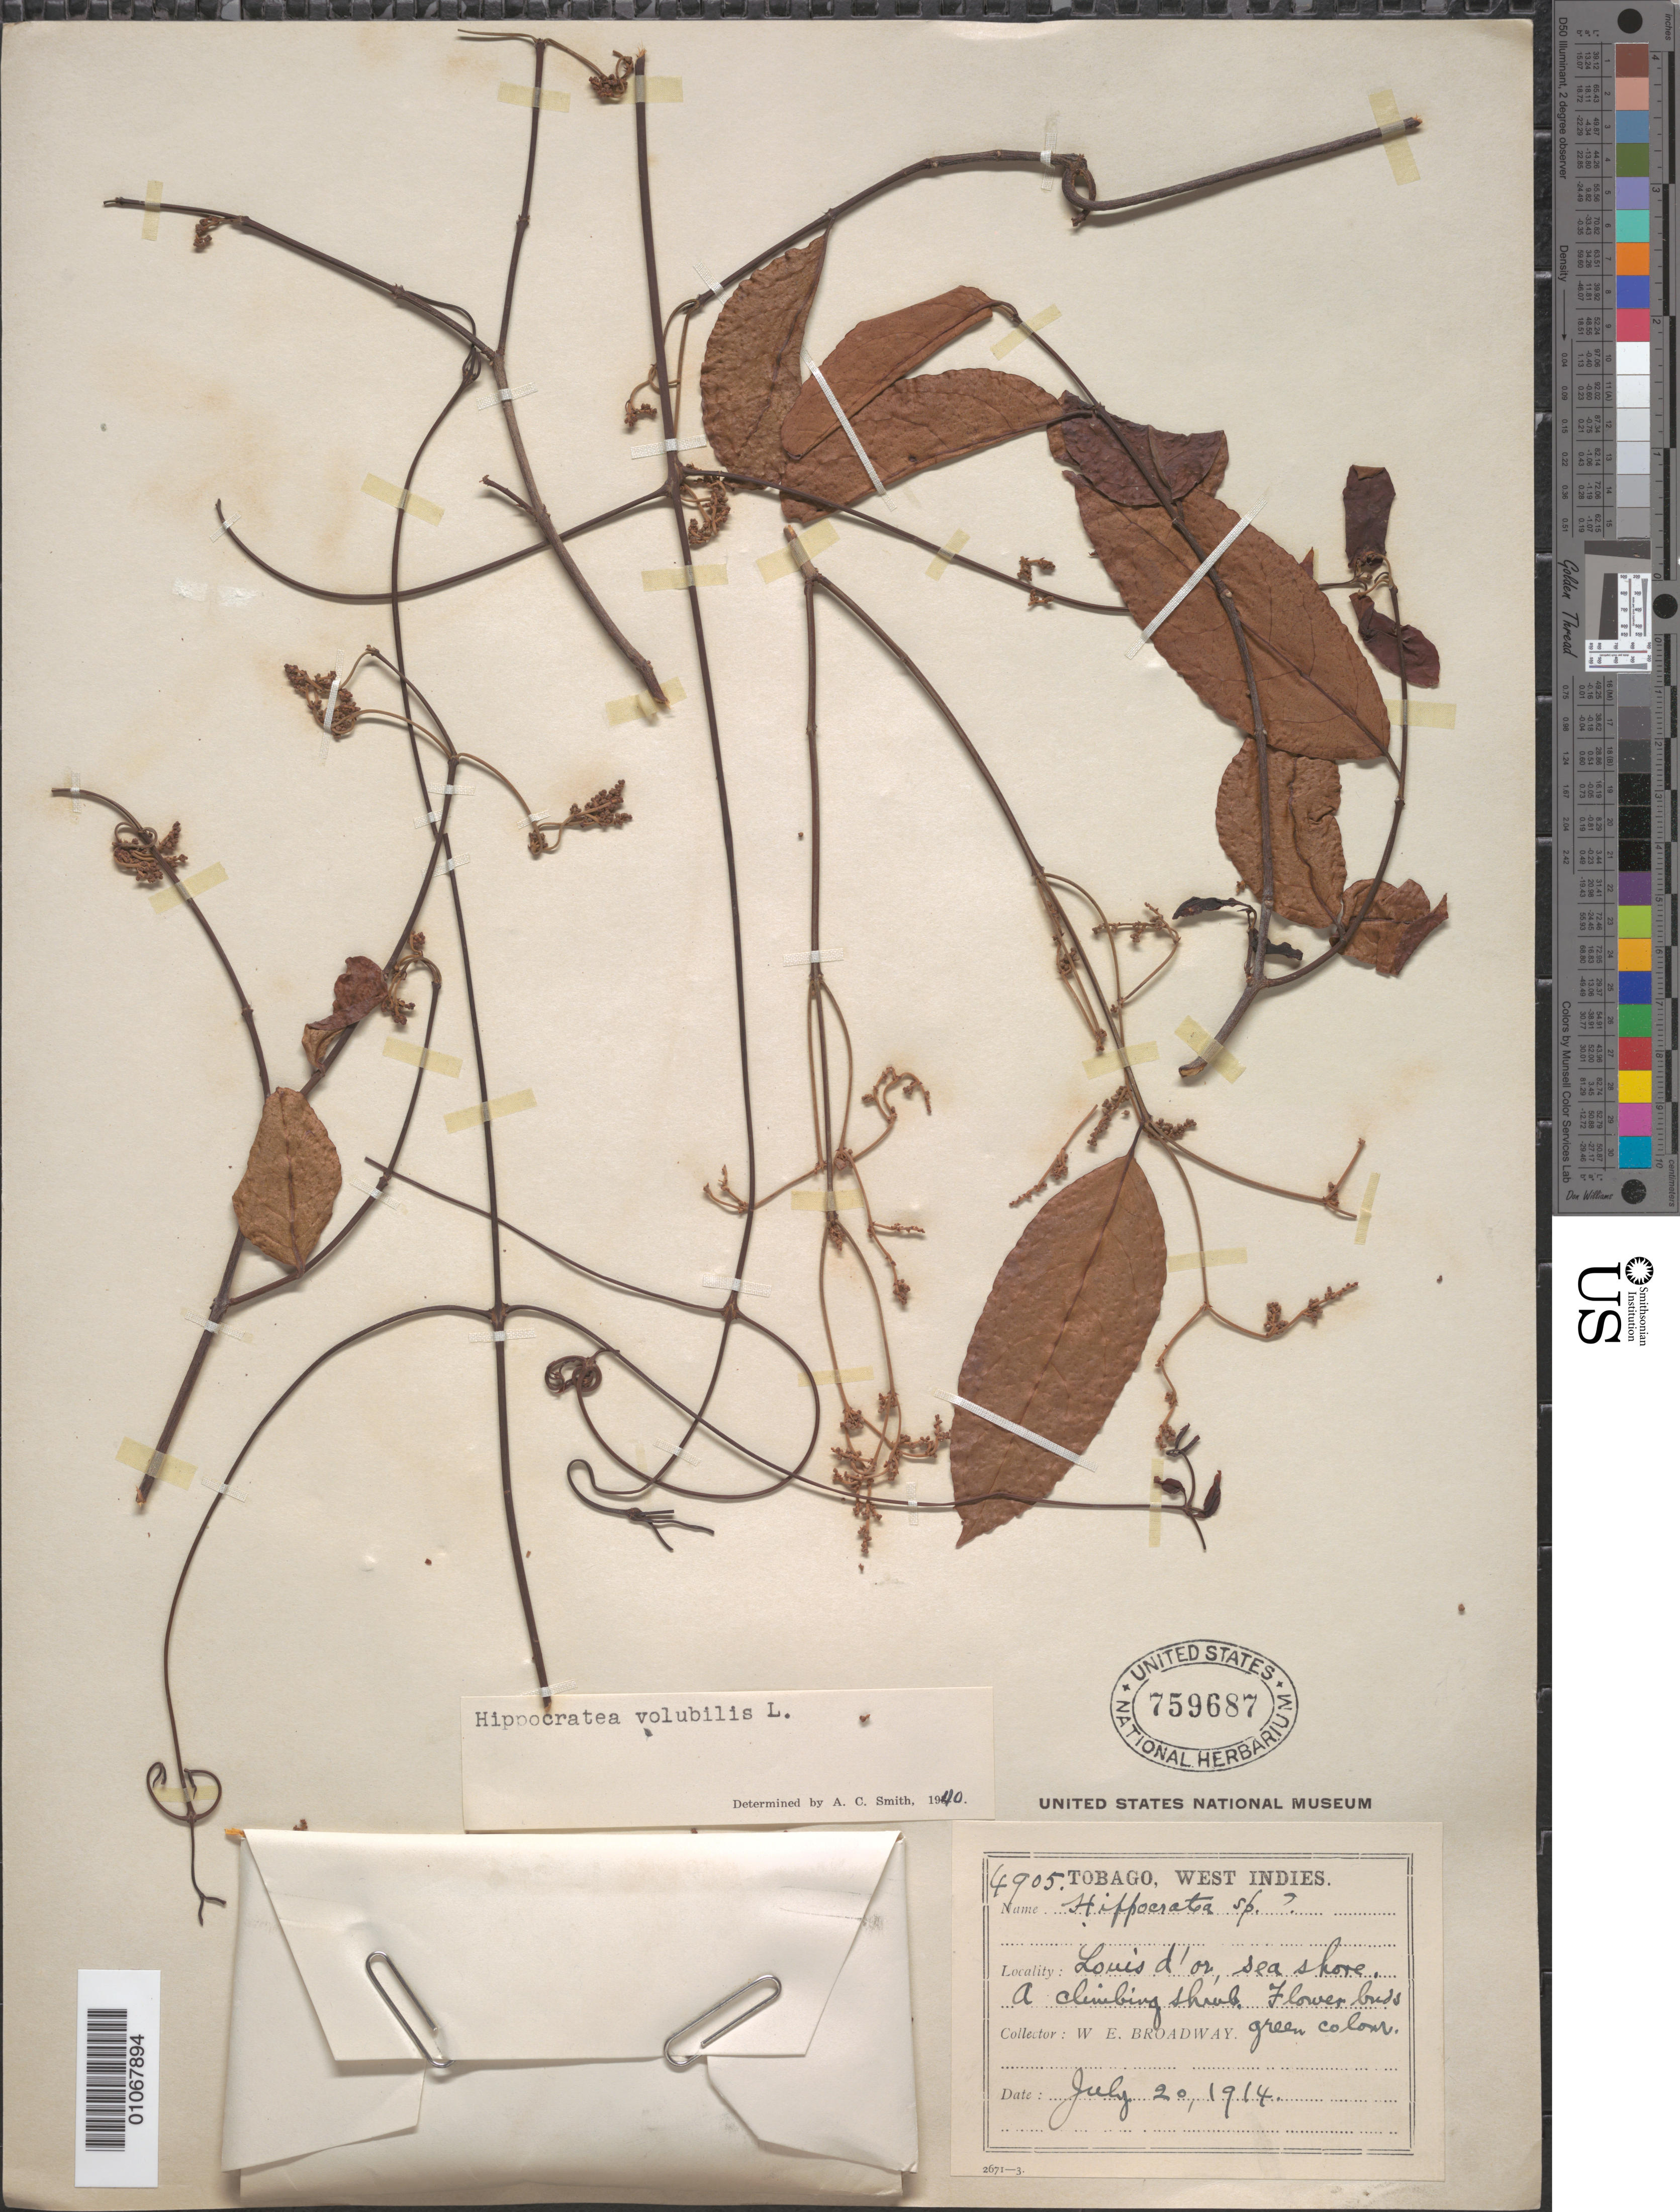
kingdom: Plantae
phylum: Tracheophyta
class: Magnoliopsida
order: Celastrales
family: Celastraceae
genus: Hippocratea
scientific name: Hippocratea volubilis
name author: L.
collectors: W. E. Broadway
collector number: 4905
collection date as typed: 20 Jul 1914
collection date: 1914-07-20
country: Trinidad and Tobago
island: Tobago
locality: Loui d' or sea shore.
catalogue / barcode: US 759687